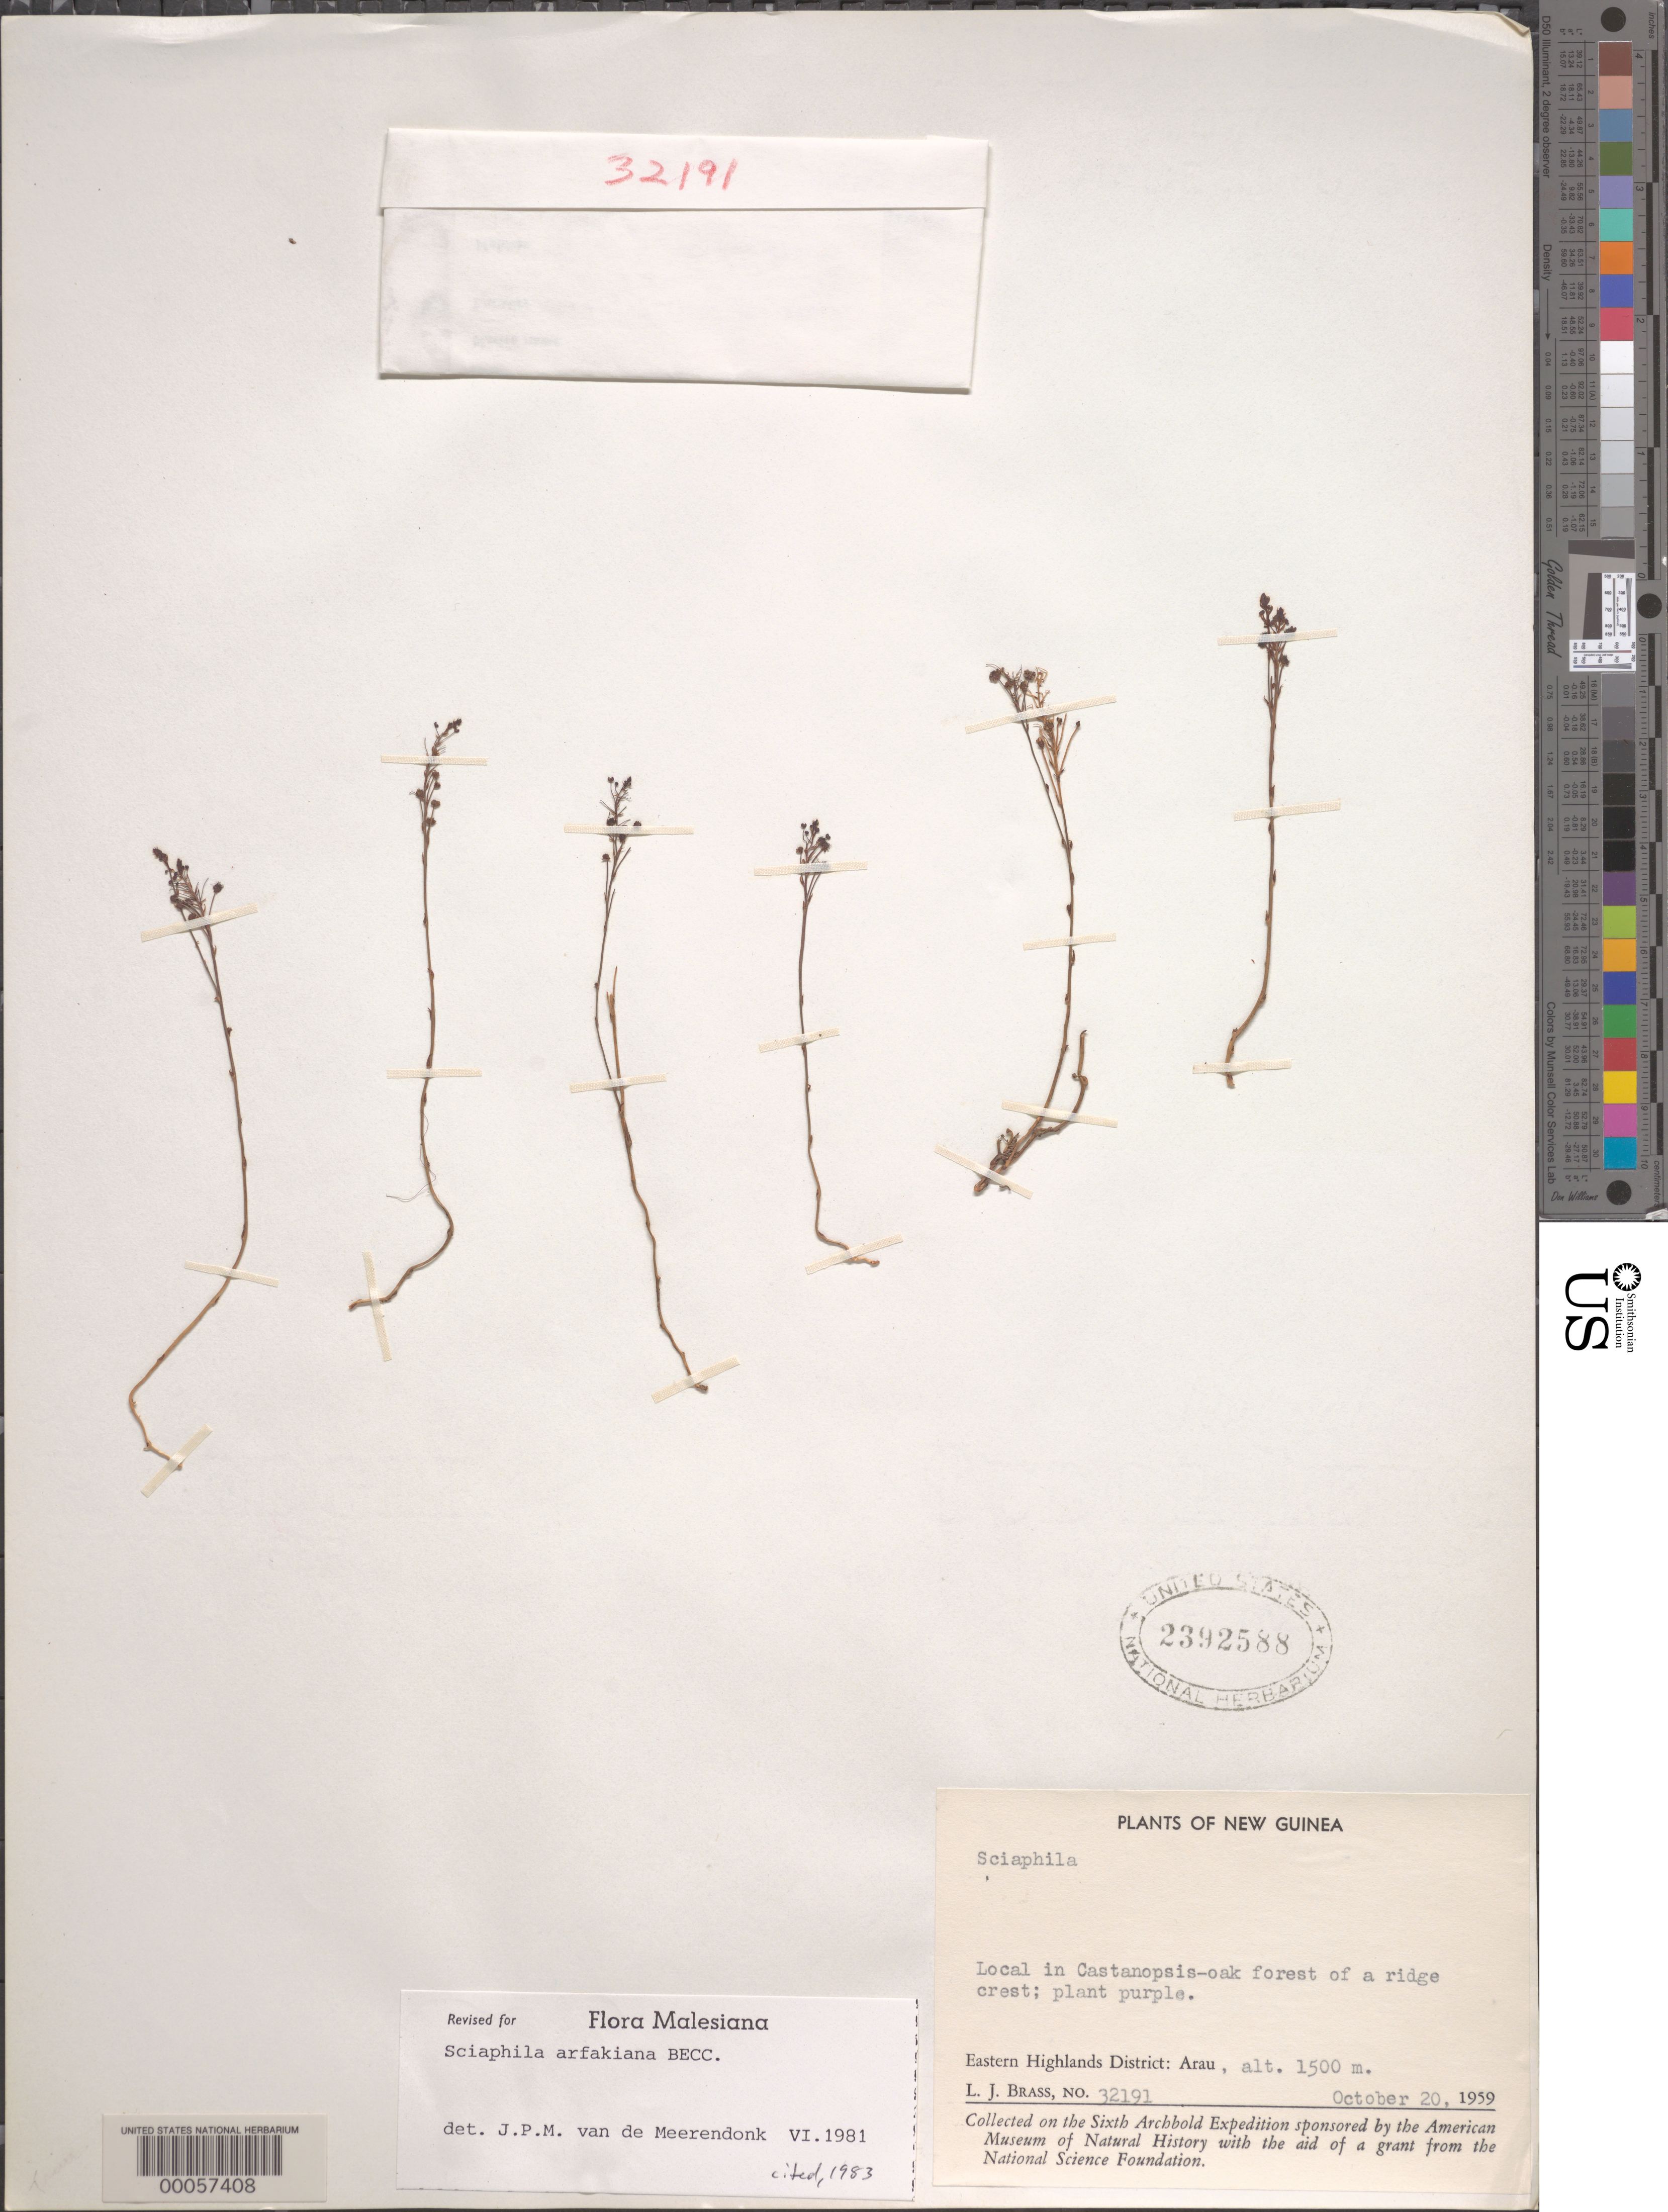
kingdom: Plantae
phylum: Tracheophyta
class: Liliopsida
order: Pandanales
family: Triuridaceae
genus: Sciaphila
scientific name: Sciaphila arfakiana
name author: Becc.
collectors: L. J. Brass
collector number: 32191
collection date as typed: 20 Oct 1959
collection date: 1959-10-20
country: Papua New Guinea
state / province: Eastern Highlands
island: New Guinea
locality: Eastern highlands district; arau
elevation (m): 1500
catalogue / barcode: US 2392588